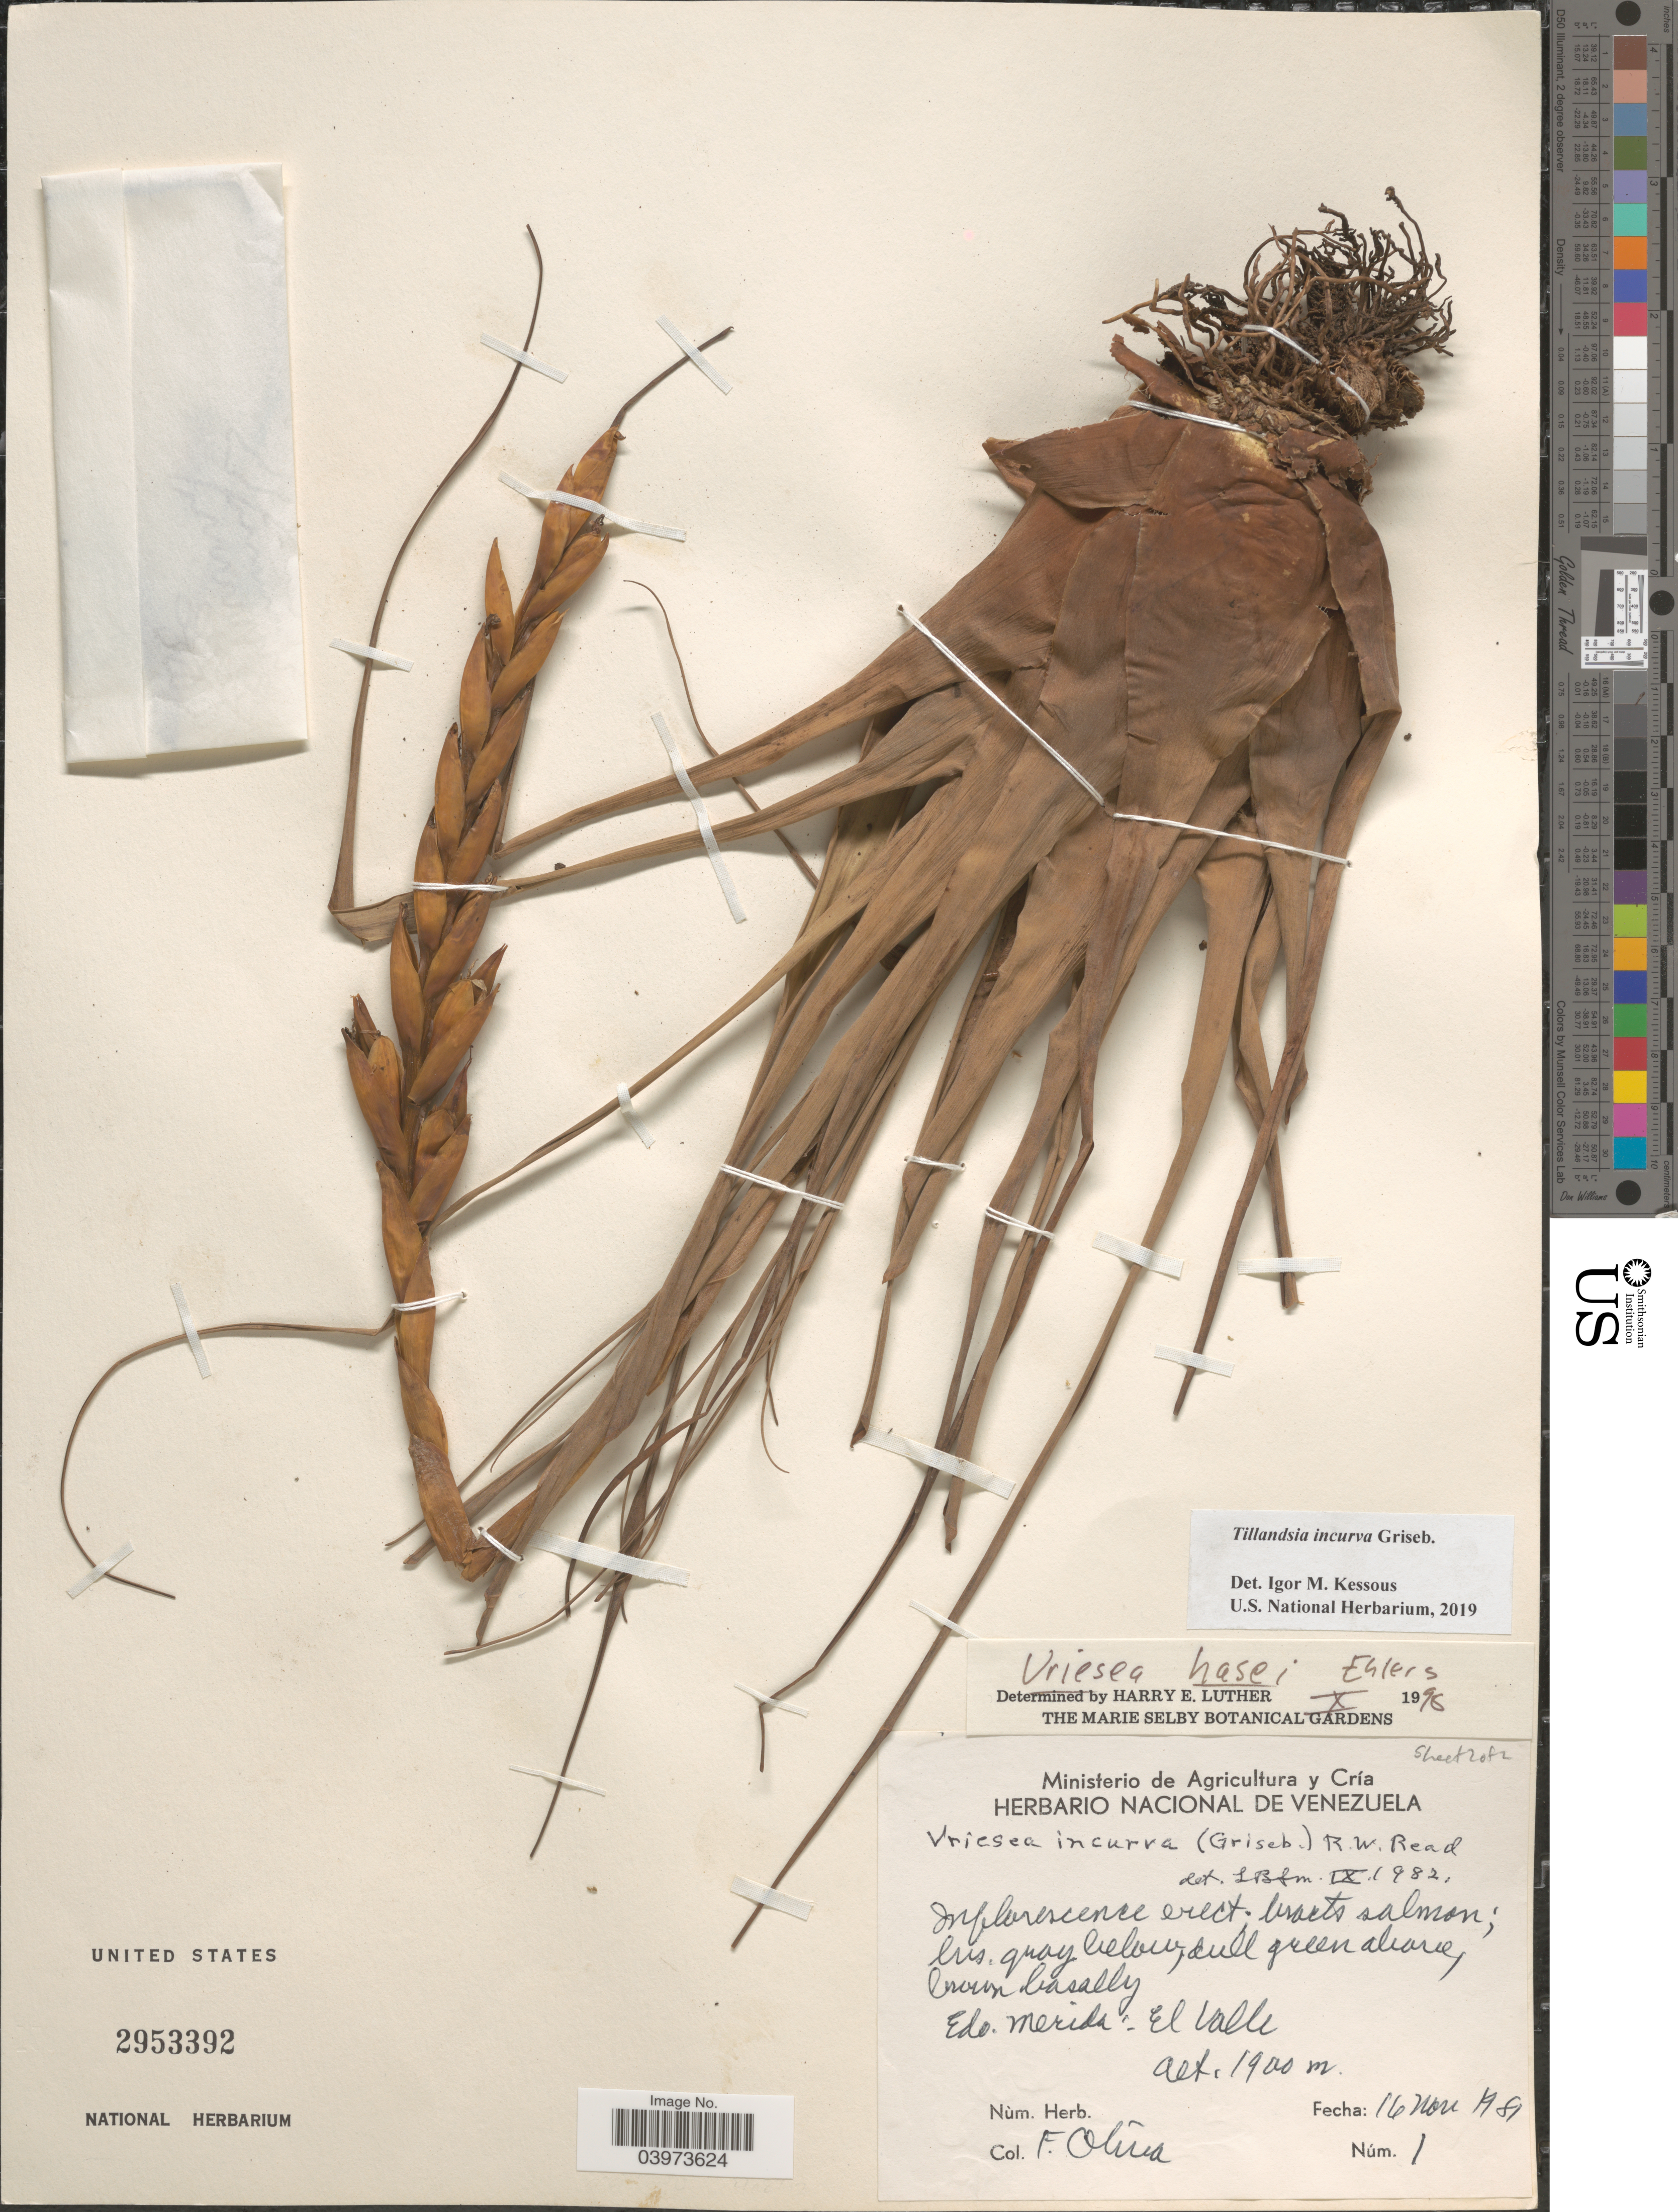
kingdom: Plantae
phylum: Tracheophyta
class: Liliopsida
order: Poales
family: Bromeliaceae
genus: Tillandsia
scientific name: Tillandsia incurva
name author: Griseb.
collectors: F. Oliva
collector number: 1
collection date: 1981-11-16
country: Venezuela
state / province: Merida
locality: El Valle.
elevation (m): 1900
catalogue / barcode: US 2953392